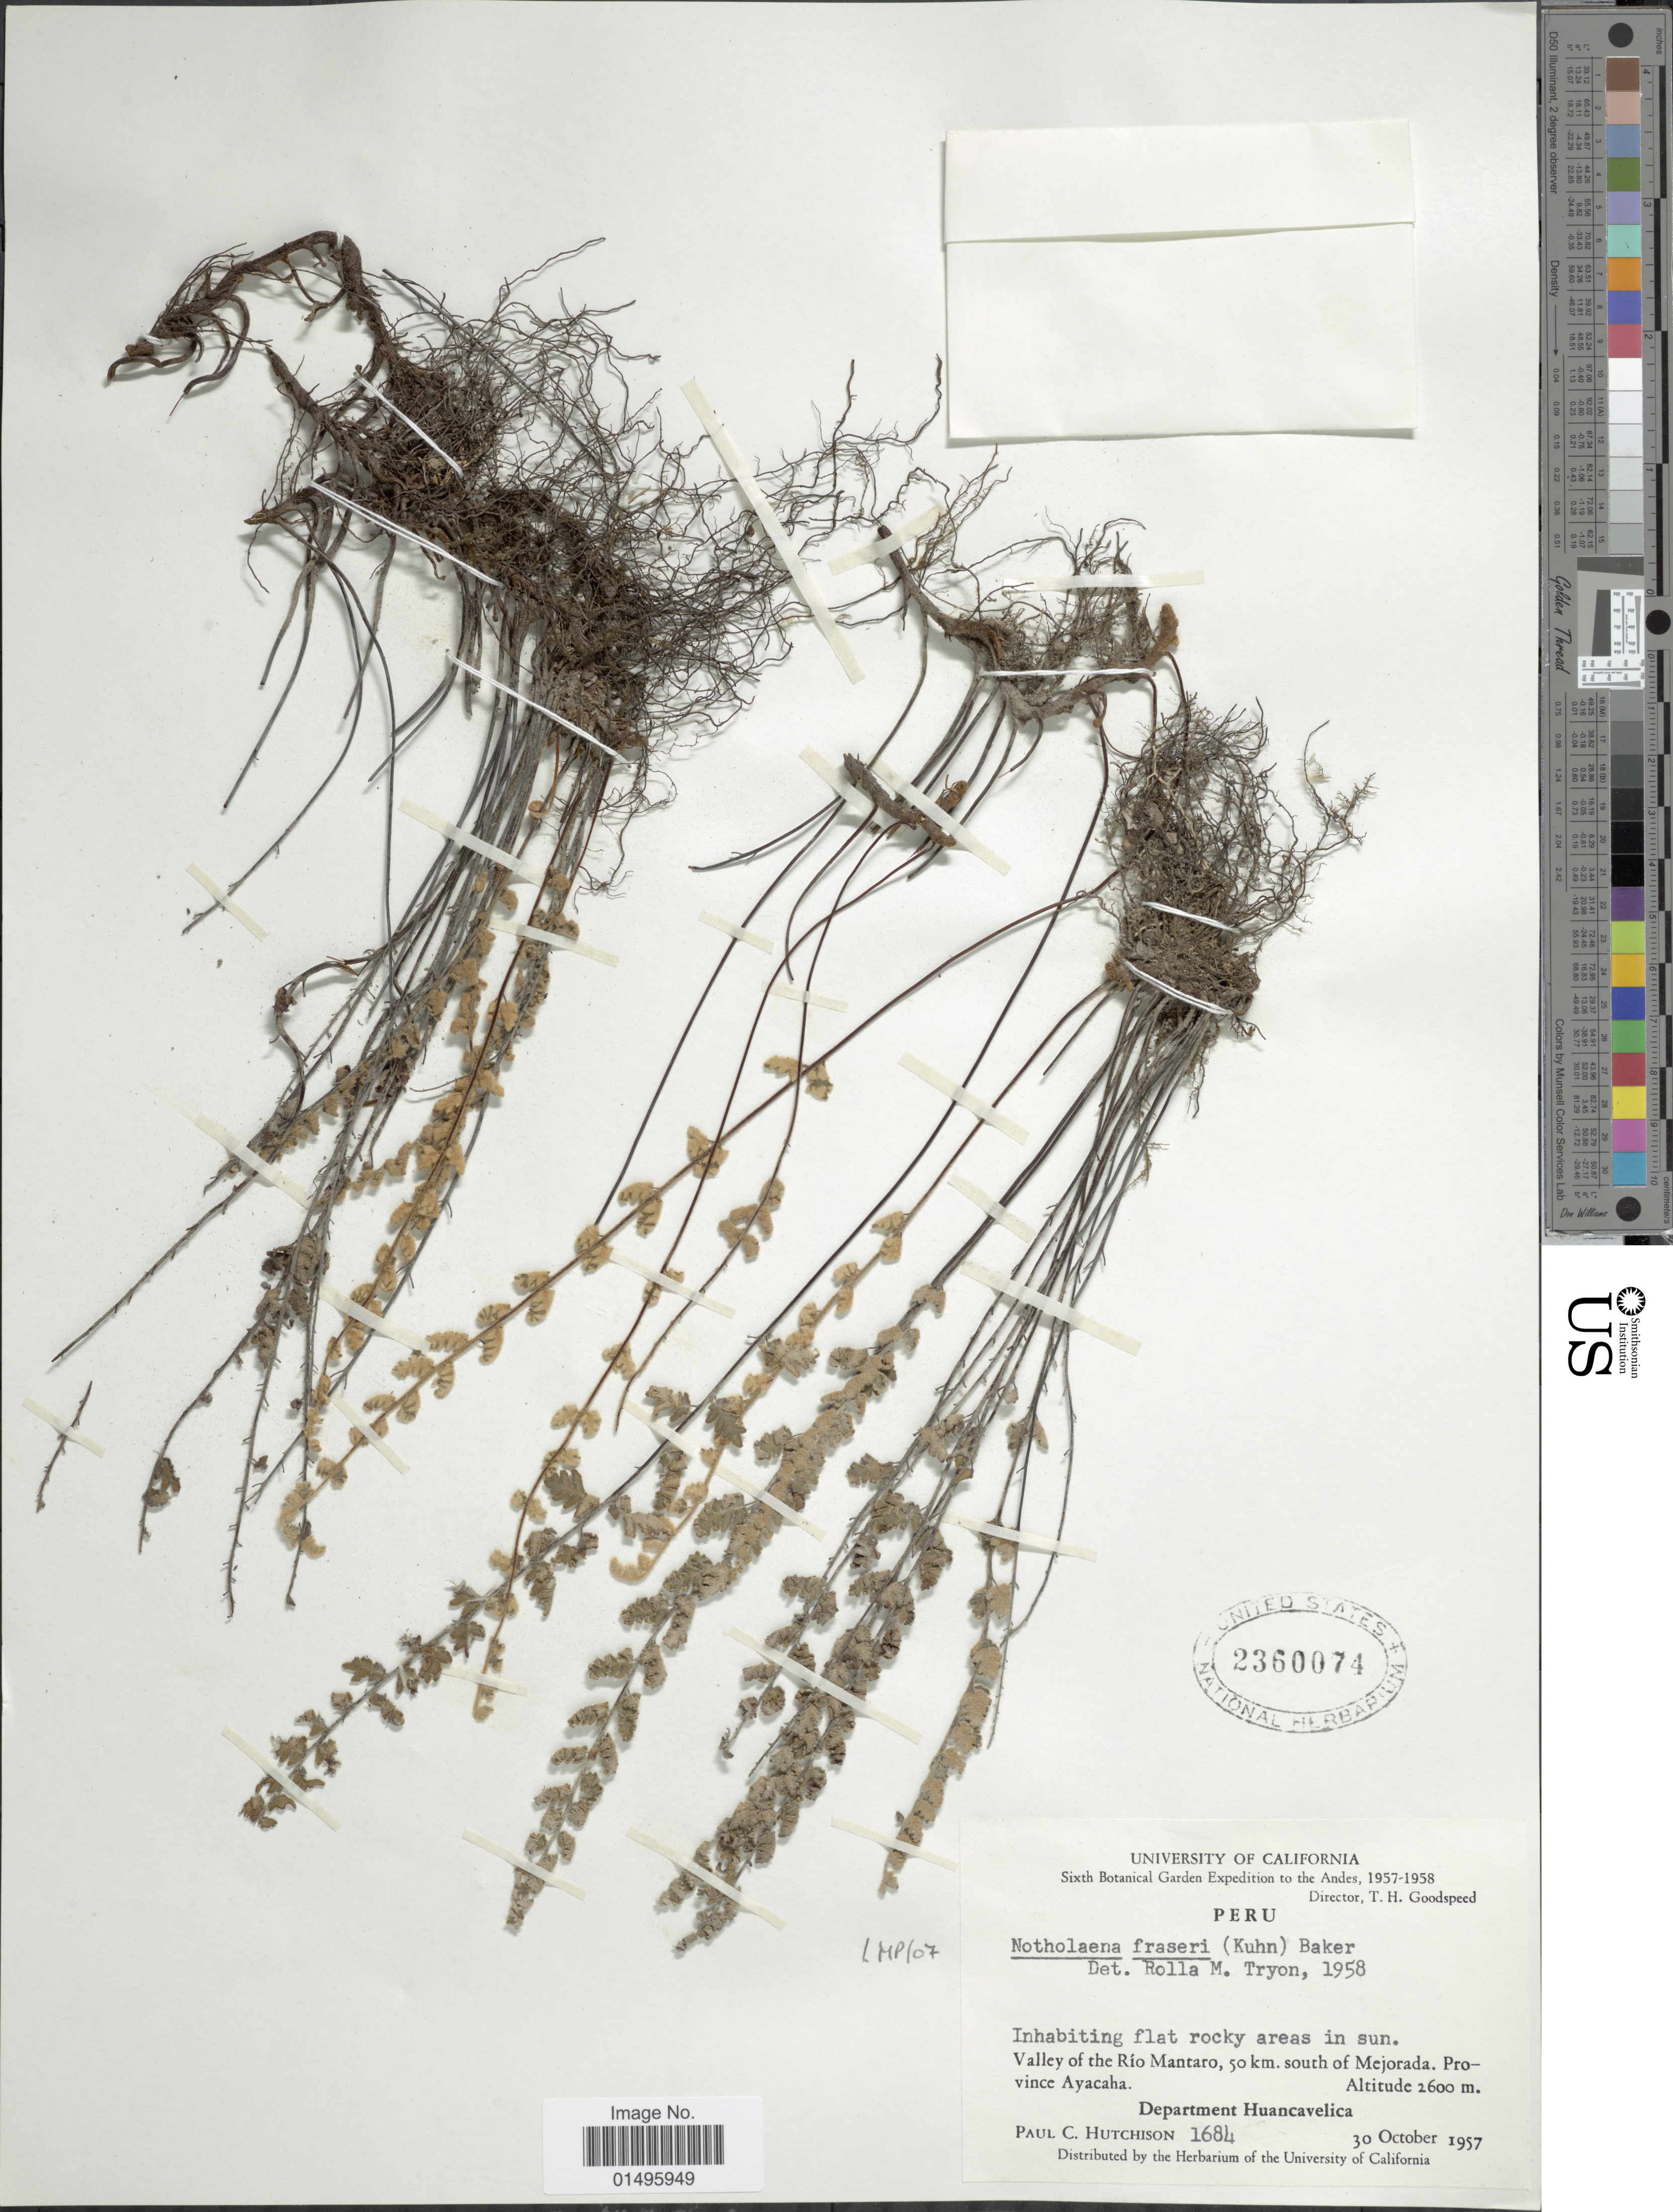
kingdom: Plantae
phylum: Tracheophyta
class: Polypodiopsida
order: Polypodiales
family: Pteridaceae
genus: Notholaena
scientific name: Notholaena fraseri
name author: (Mett.) Baker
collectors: P. C. Hutchison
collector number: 1684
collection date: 1957-10-30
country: Peru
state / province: Huancavelica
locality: Peru, Valley of the Rio Mantaro, 50 km. south of Mejorada. Province Ayacaha. Department Huancavelica.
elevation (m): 2600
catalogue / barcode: US 2360074